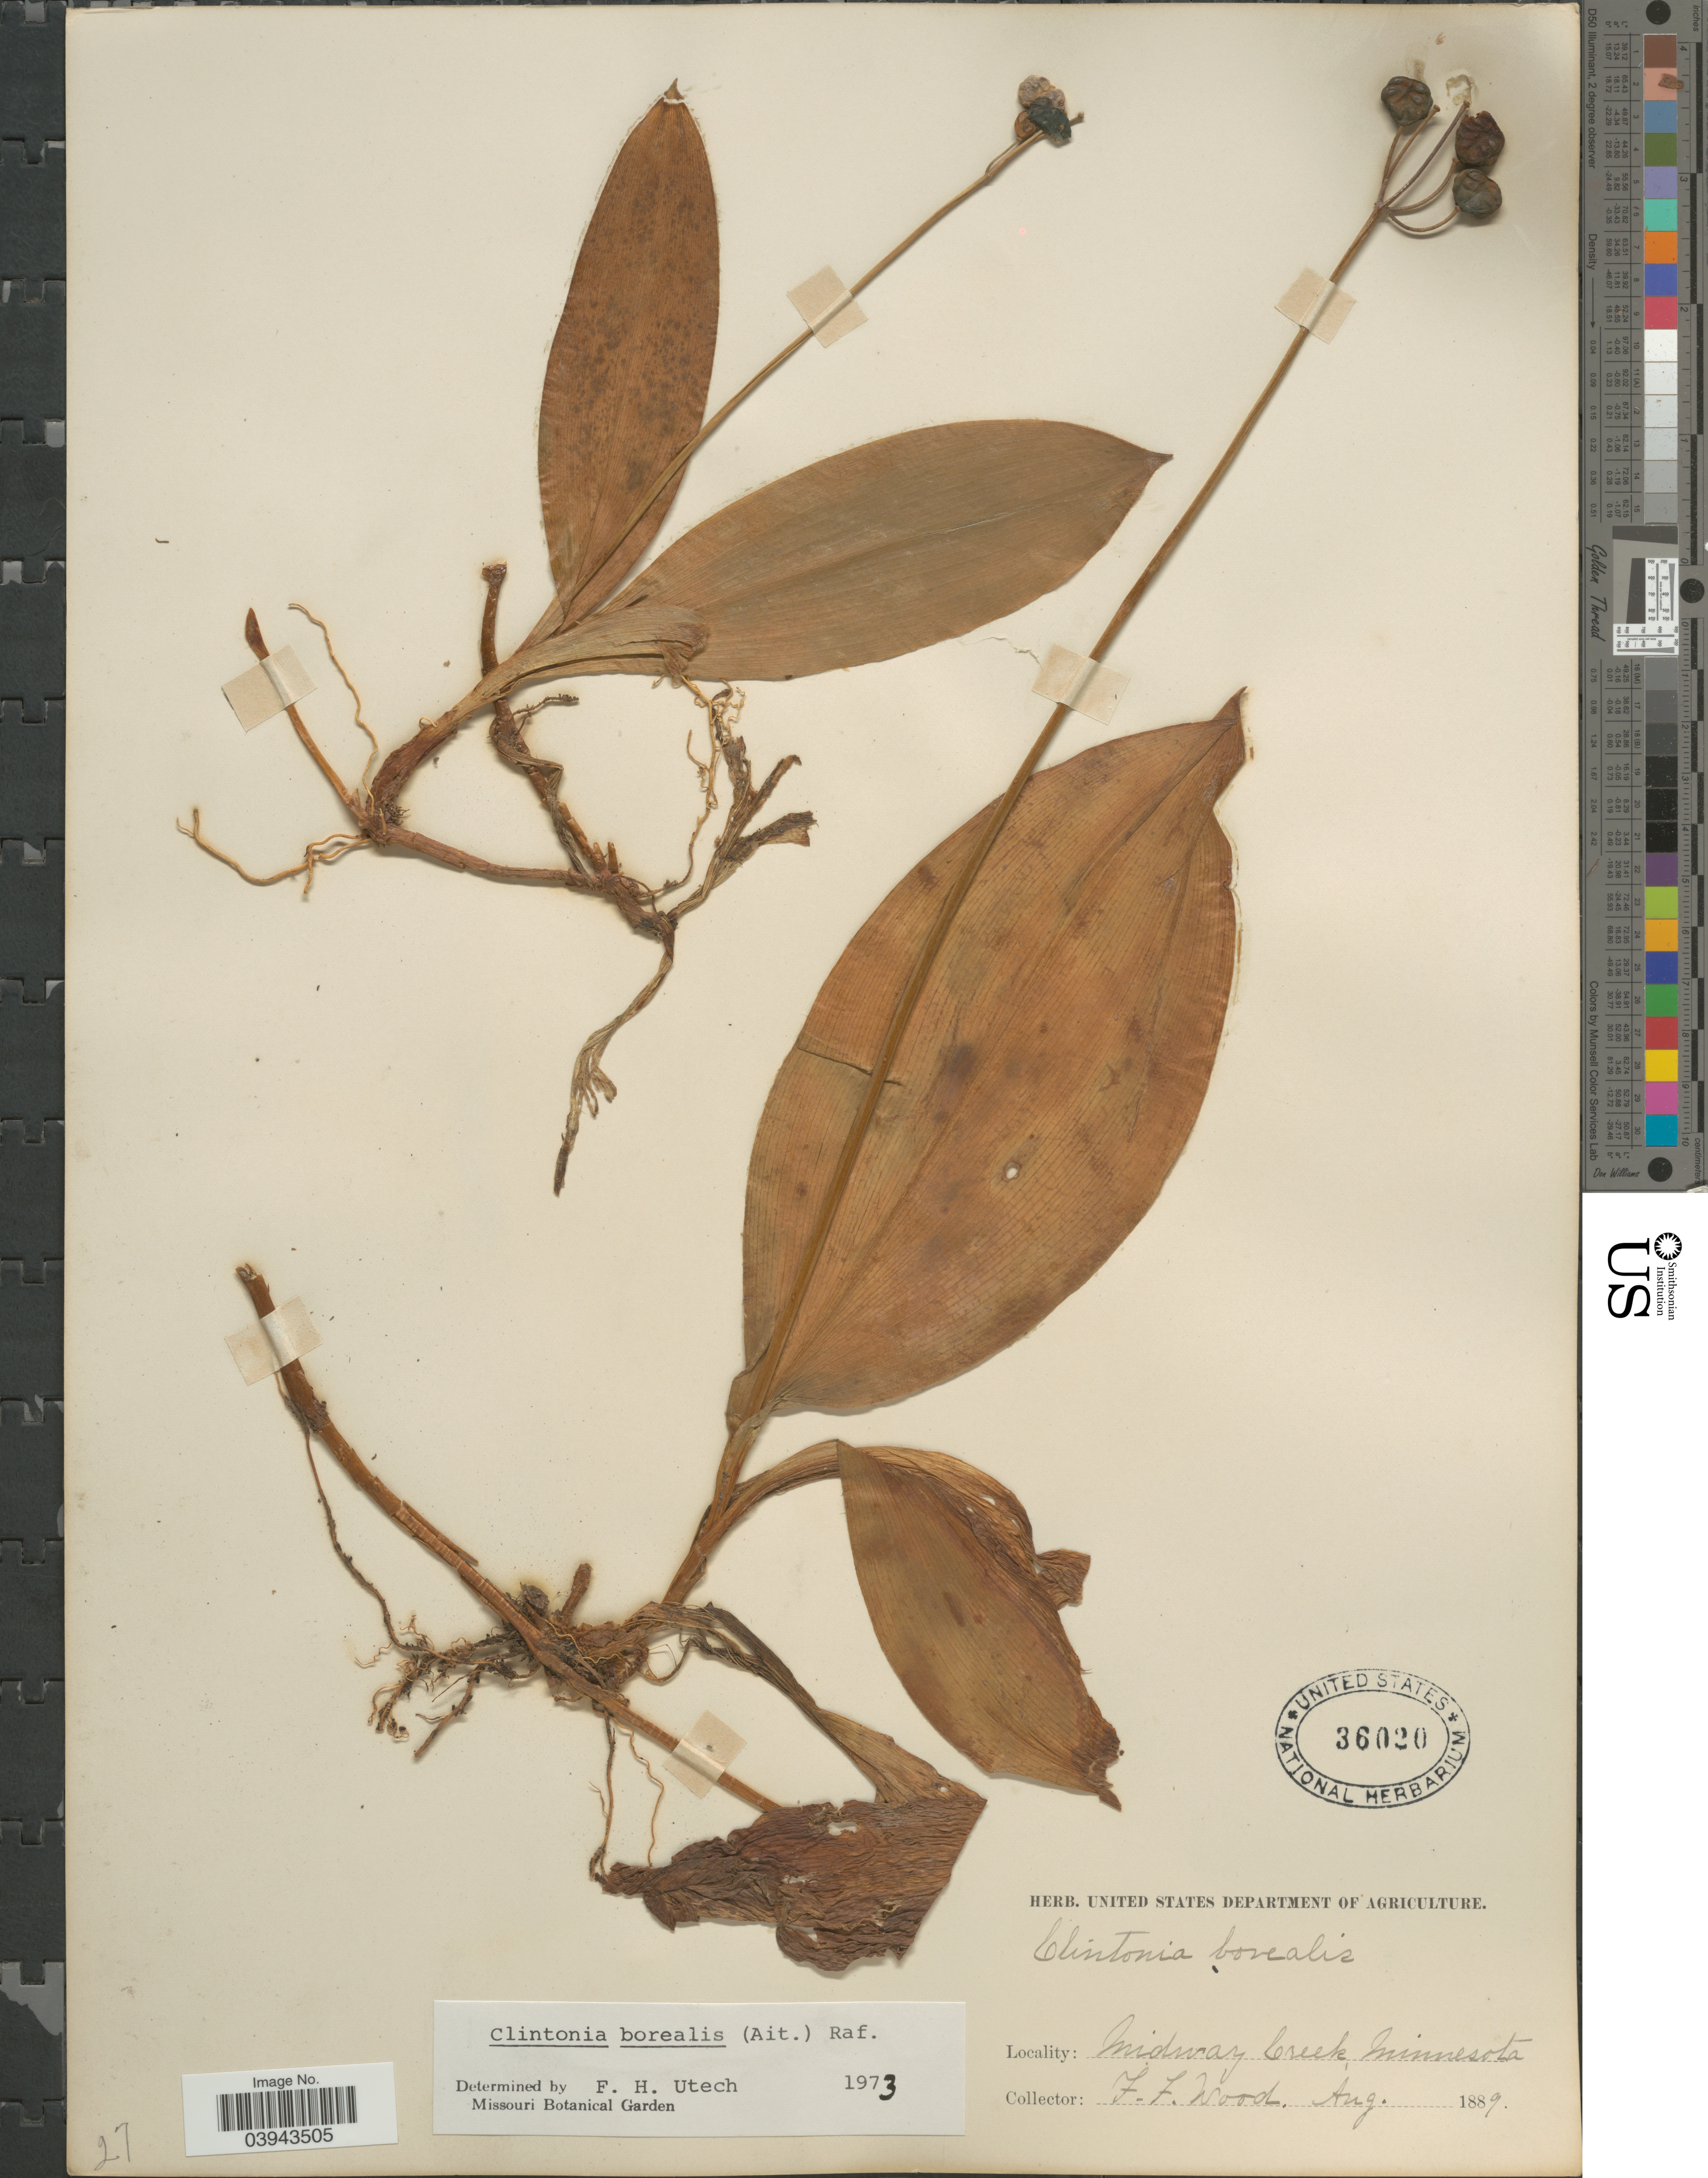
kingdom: Plantae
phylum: Tracheophyta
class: Liliopsida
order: Liliales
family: Liliaceae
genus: Clintonia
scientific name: Clintonia borealis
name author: (Aiton) Raf.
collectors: F. Wood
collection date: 1889-08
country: United States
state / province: Minnesota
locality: Midway Creek.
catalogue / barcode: US 36020